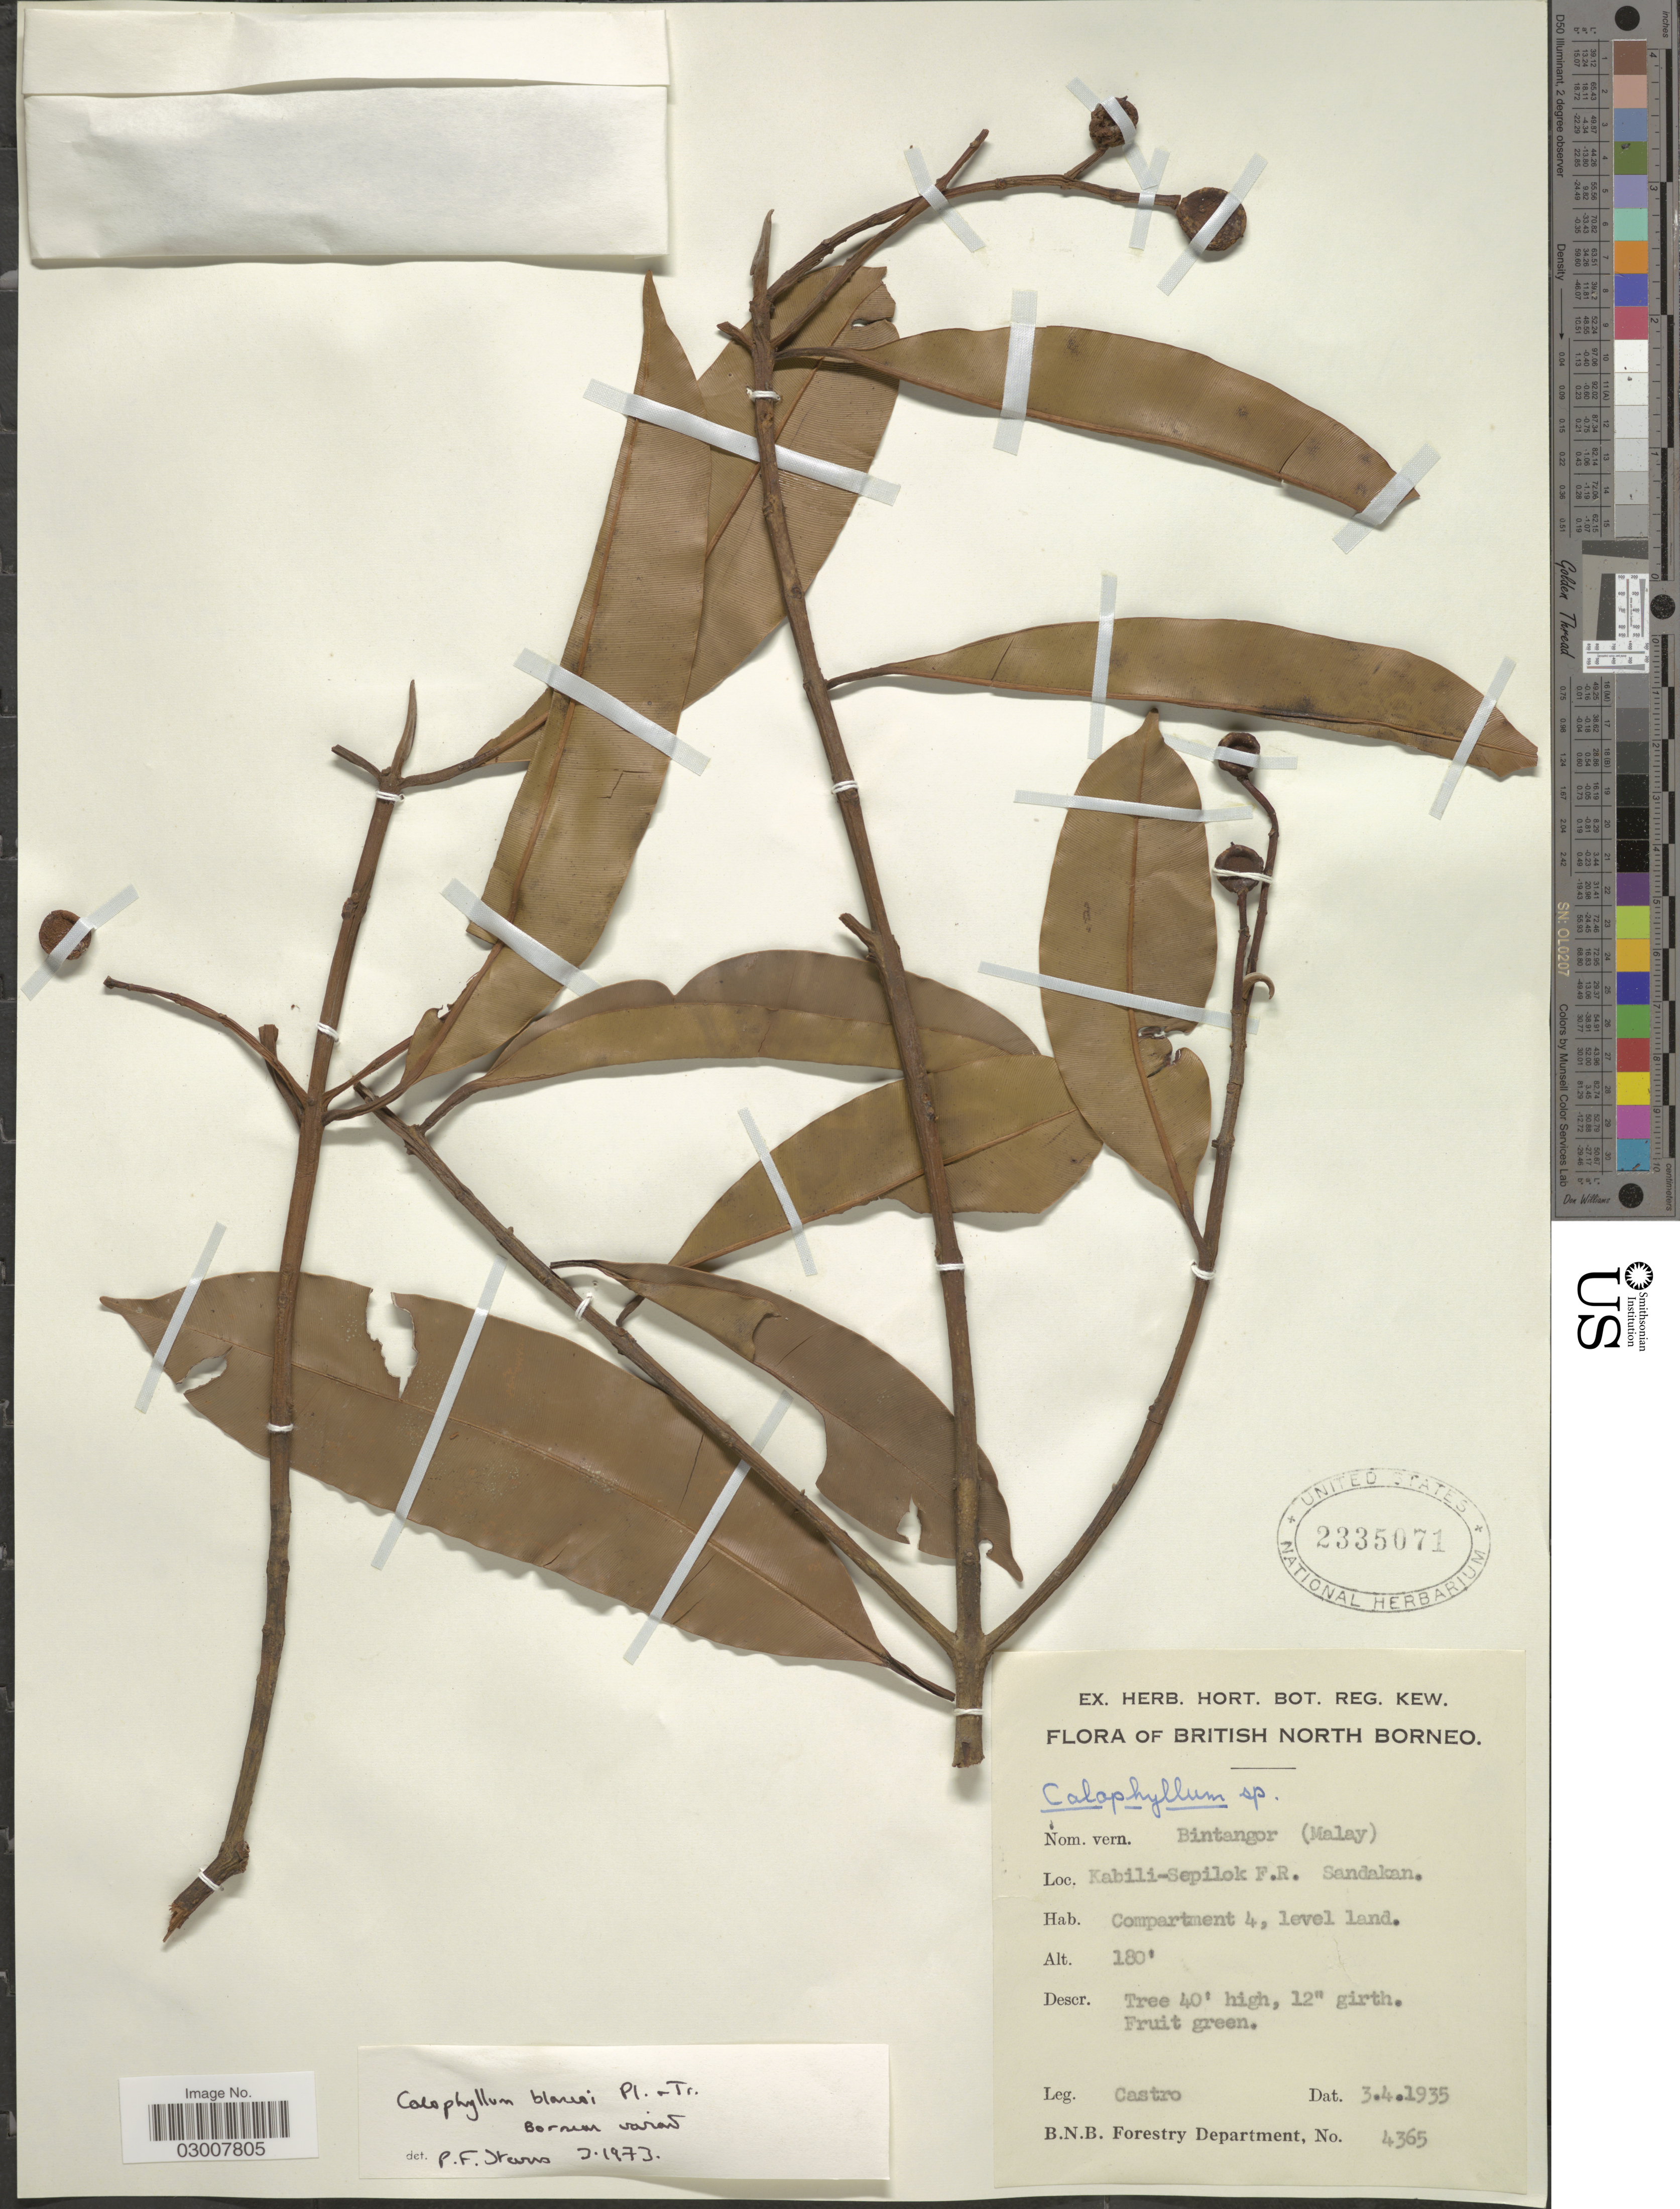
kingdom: Plantae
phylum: Tracheophyta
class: Magnoliopsida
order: Malpighiales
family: Calophyllaceae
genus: Calophyllum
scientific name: Calophyllum blancoi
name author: Planch. & Triana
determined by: Stevens, P. F.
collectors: -. Castro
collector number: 4365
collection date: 1935-04-03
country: Malaysia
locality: Kabili-Sepilok F.R. Sandakan. Compartment 4, level land. British North Borneo.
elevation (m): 55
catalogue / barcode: US 2335071